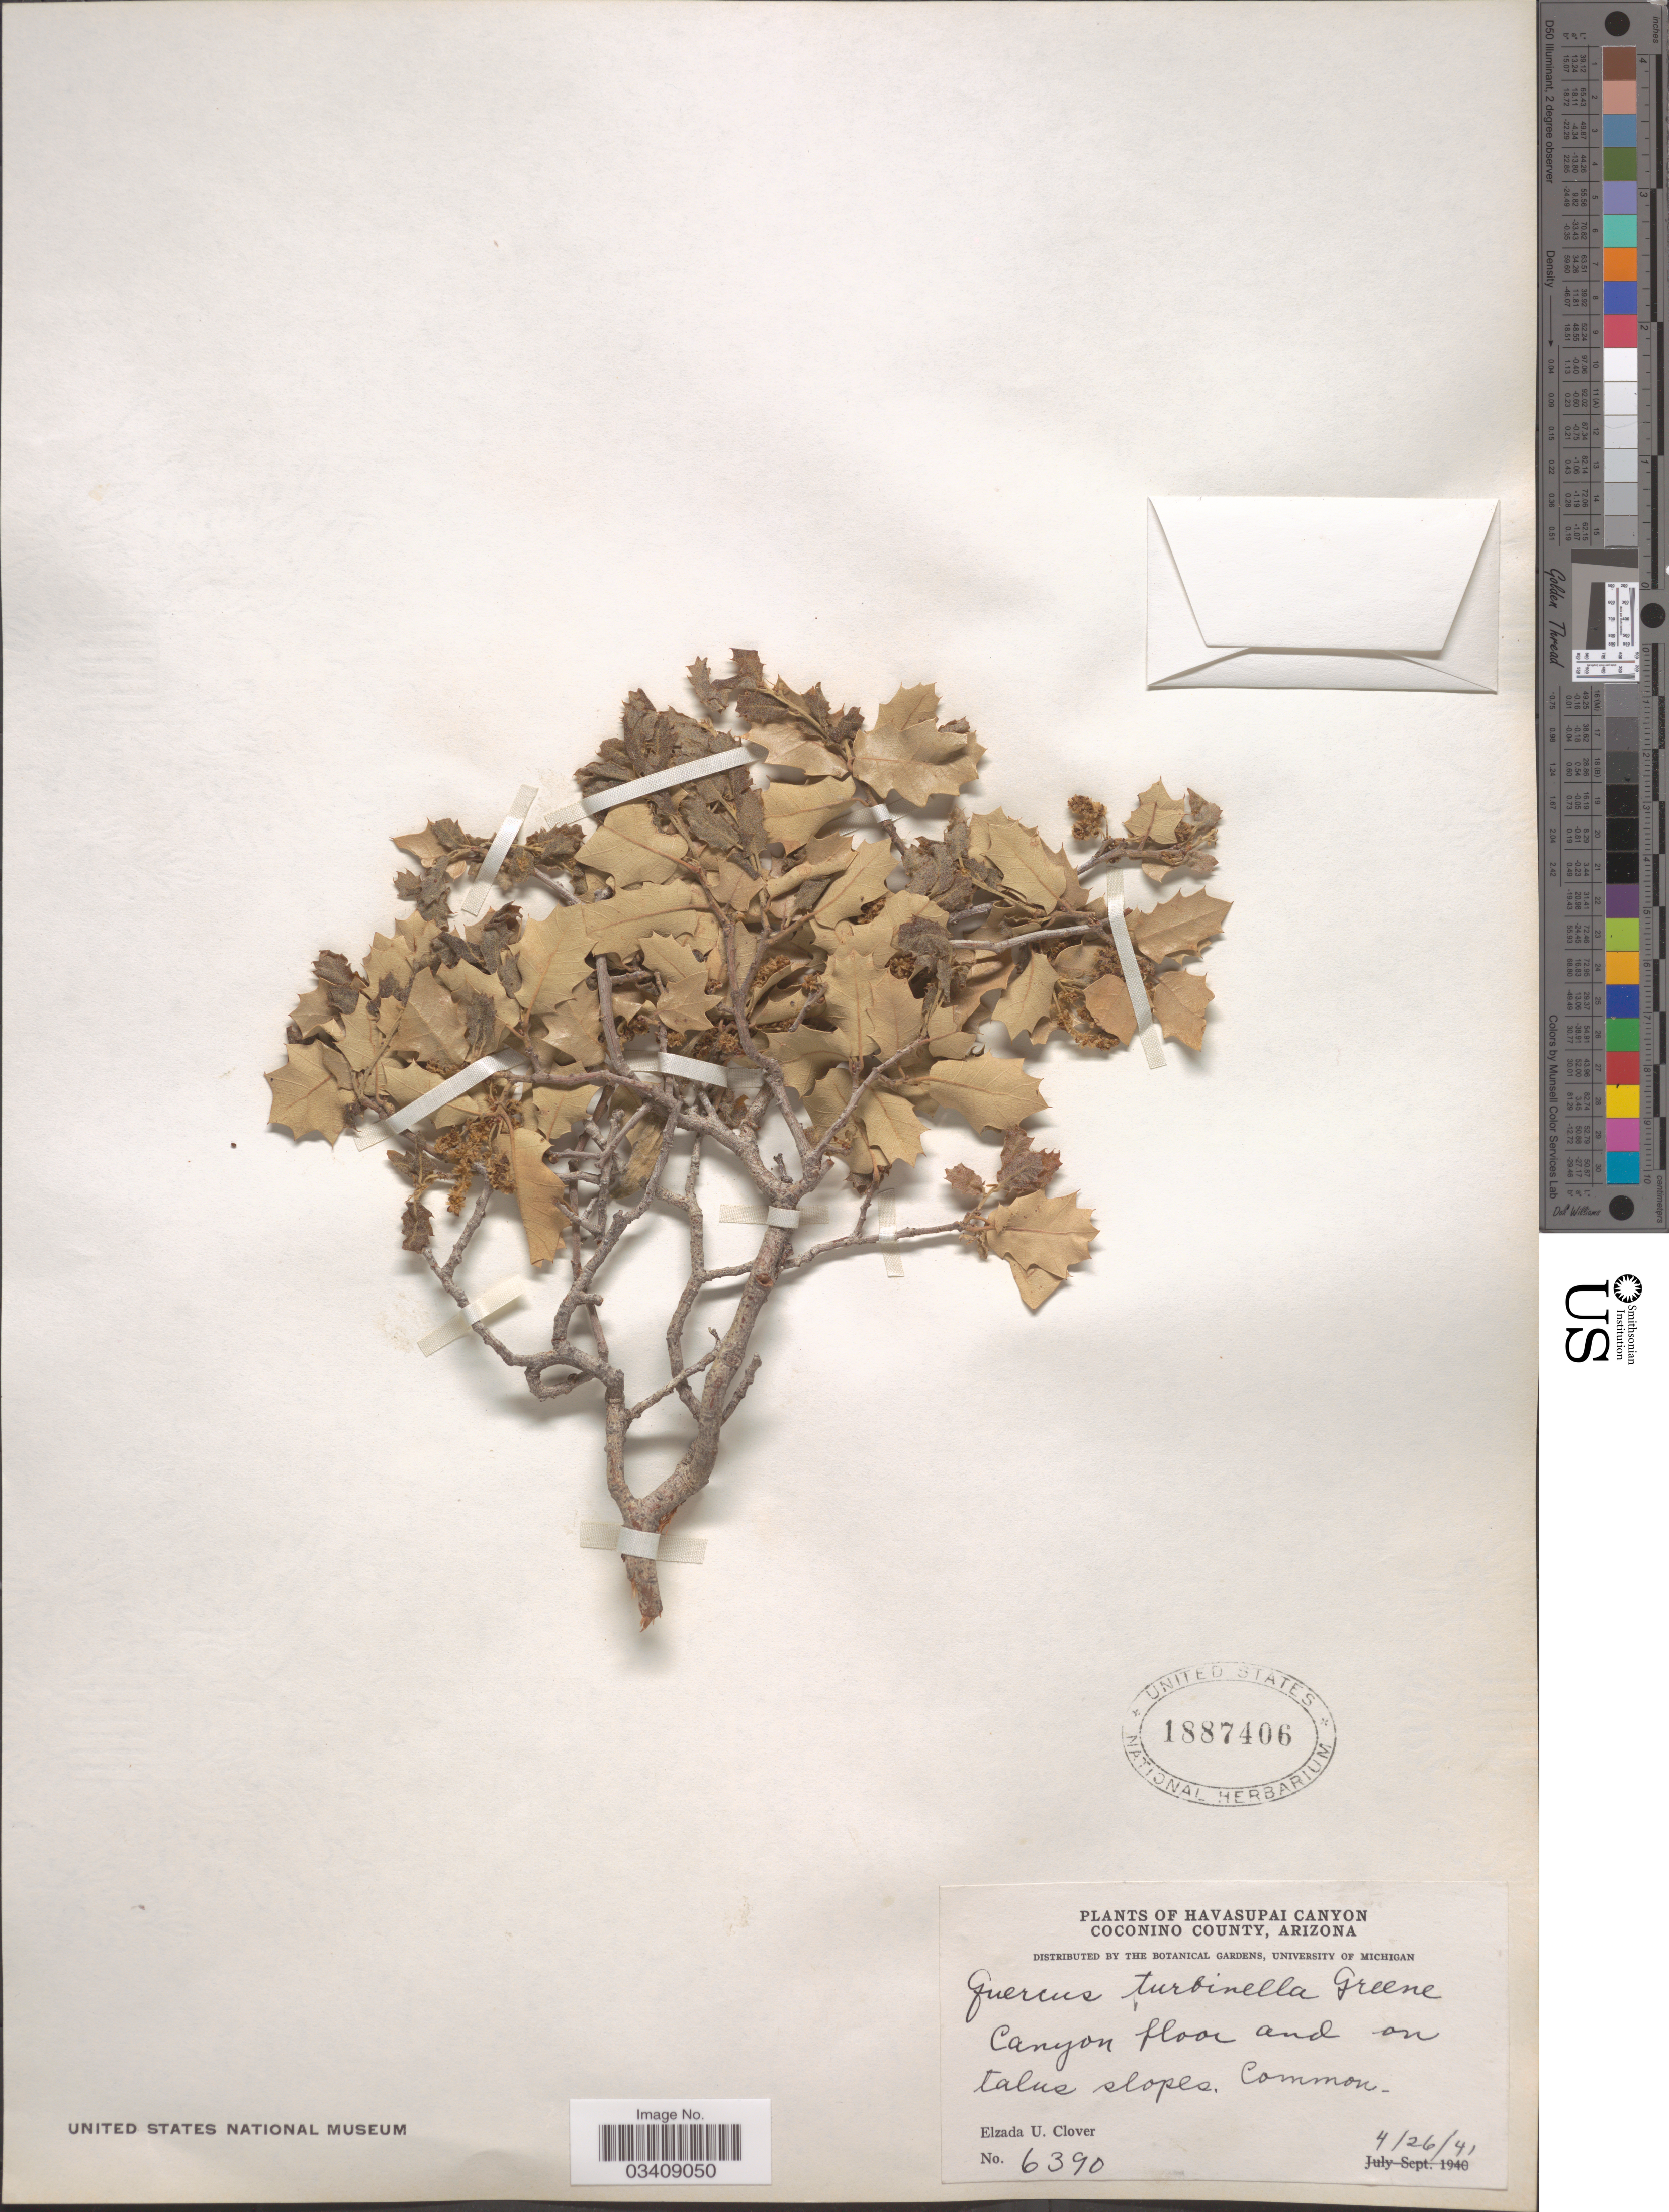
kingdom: Plantae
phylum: Tracheophyta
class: Magnoliopsida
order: Fagales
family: Fagaceae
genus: Quercus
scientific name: Quercus turbinella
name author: Greene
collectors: E. U. Clover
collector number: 6390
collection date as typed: Transcribed d/m/y: 26/4/41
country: United States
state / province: Arizona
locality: Havasupai Canyon, Coconino County. Canyon floor on talus slopes.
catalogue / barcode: US 1887406